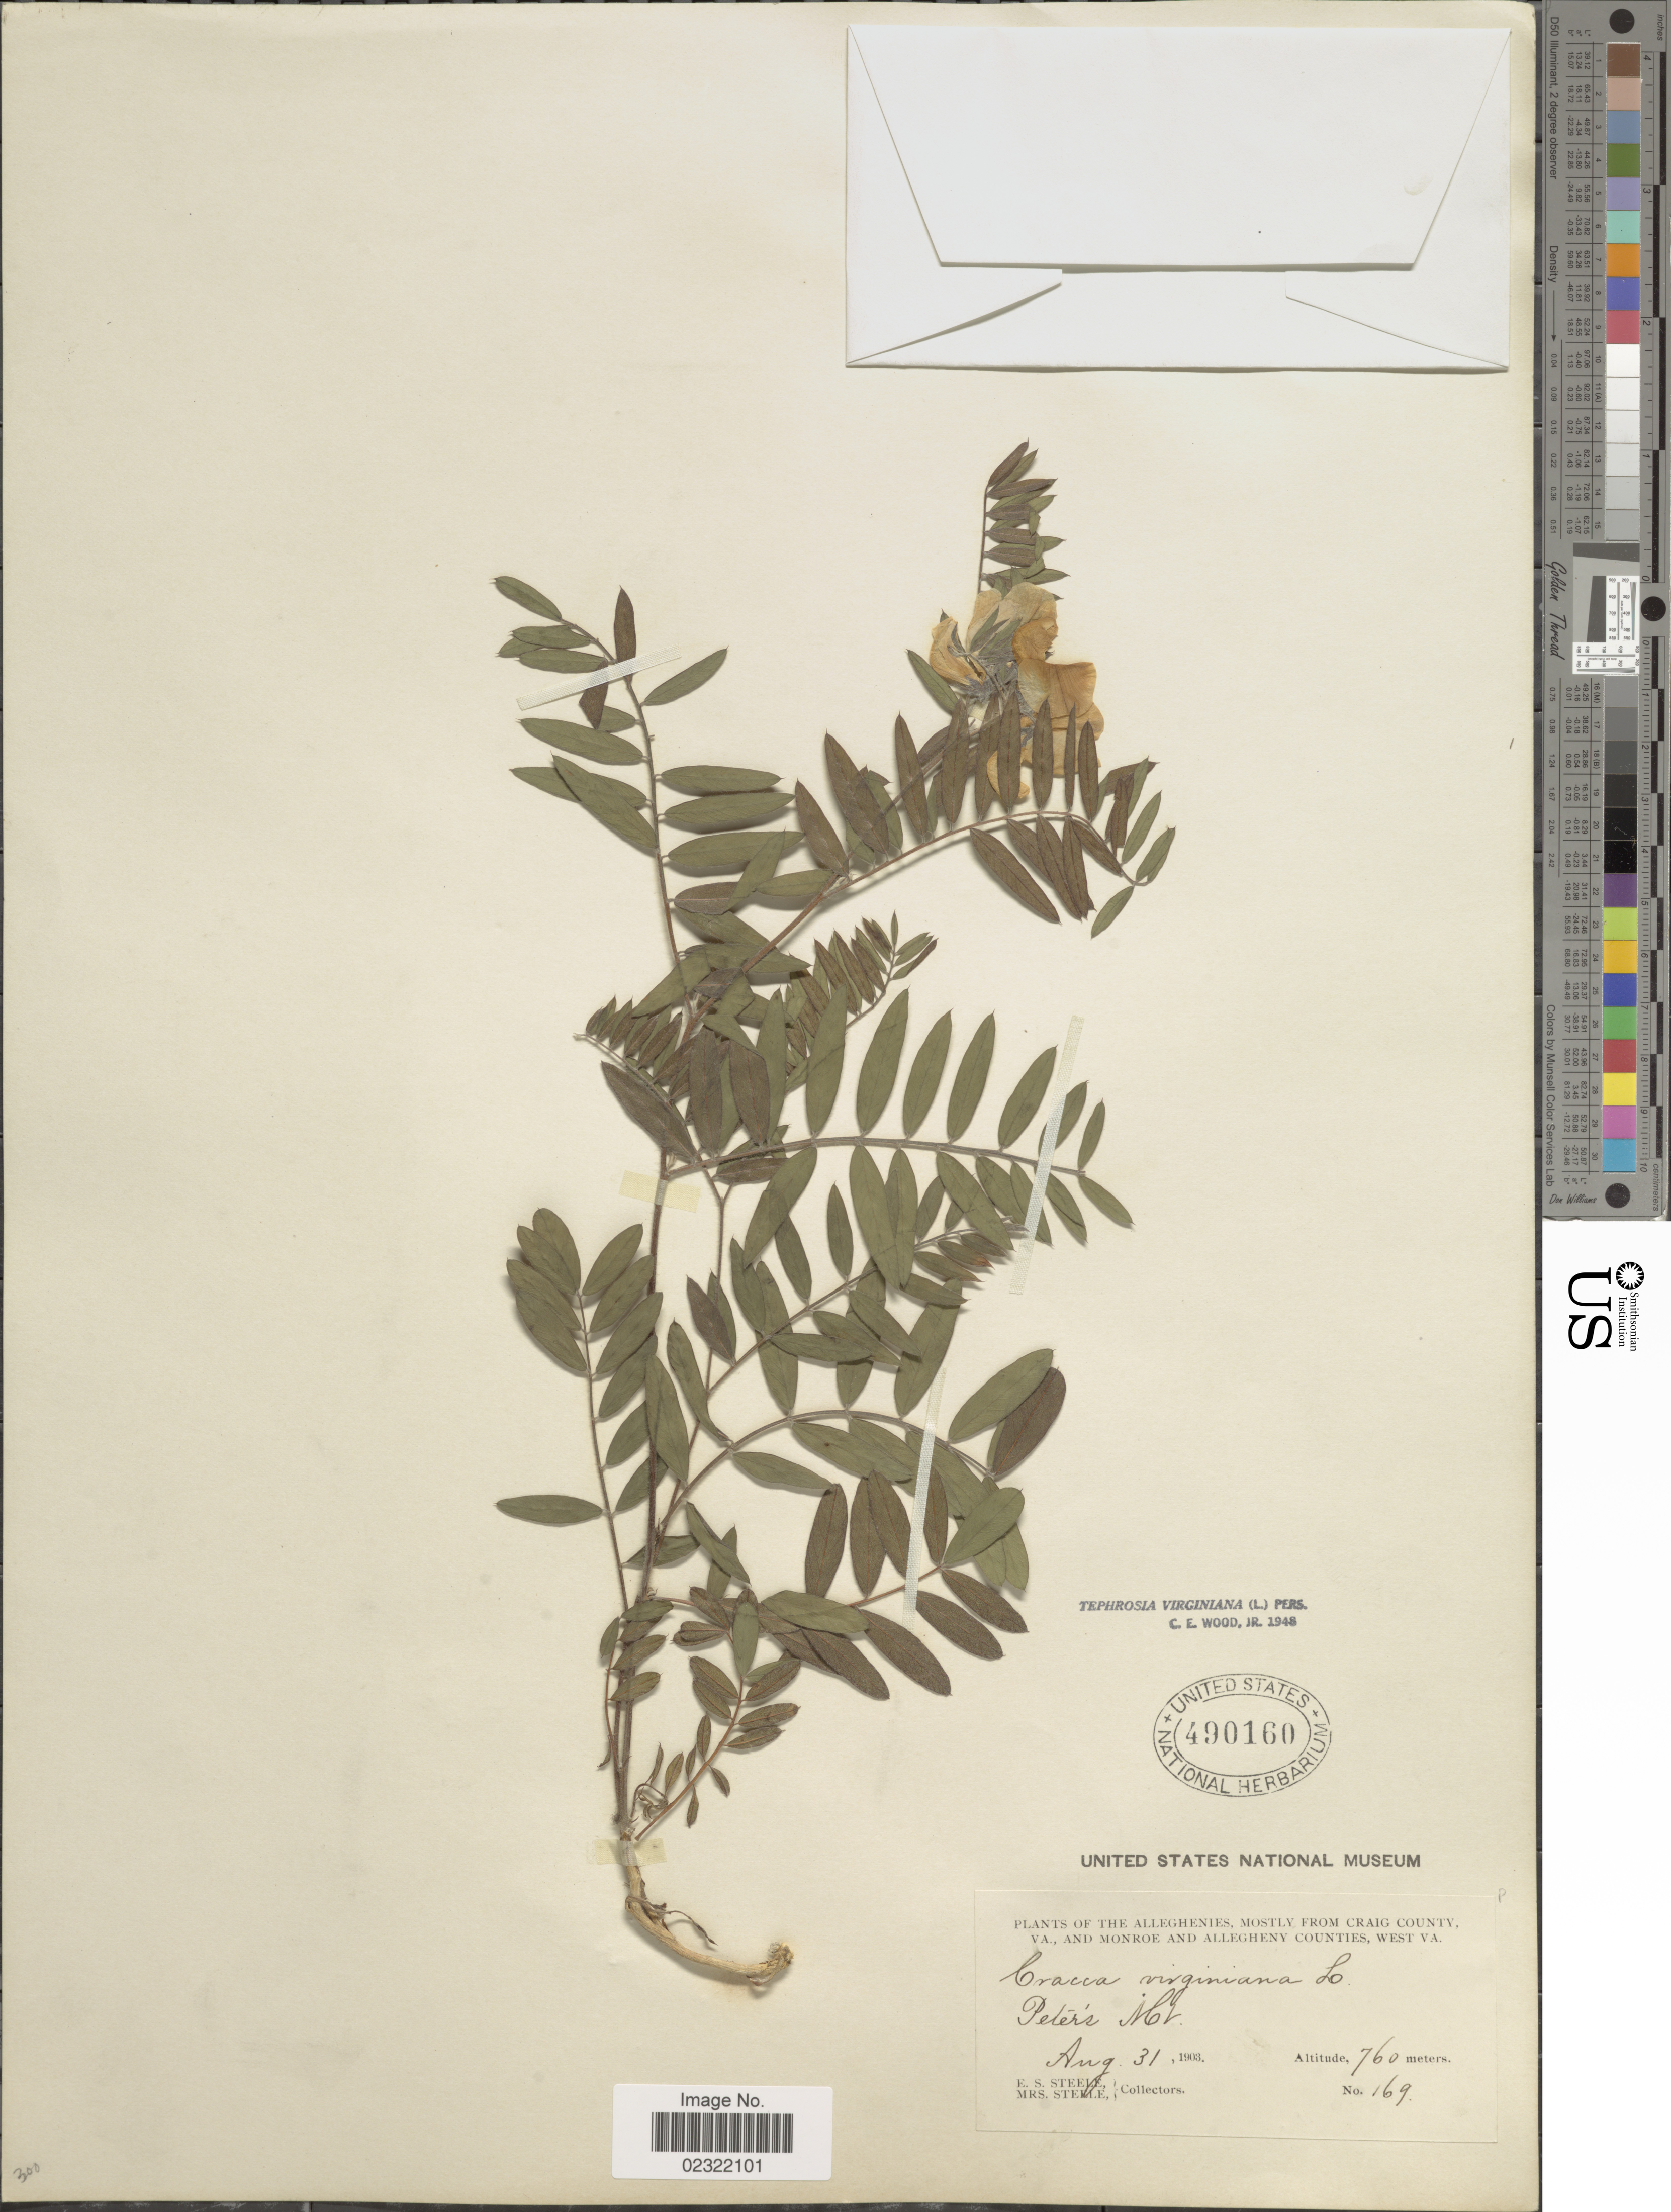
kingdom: Plantae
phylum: Tracheophyta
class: Magnoliopsida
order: Fabales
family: Fabaceae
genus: Tephrosia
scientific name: Tephrosia virginiana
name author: (L.) Pers.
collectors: E. Steele & Mrs. E. S. Steele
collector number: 169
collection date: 1903-08-31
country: United States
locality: The Allleghenies, mostly Craig County, Va., and Monroe and Allegheny Counties, West Va, Peter's Mt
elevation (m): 760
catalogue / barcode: US 490160